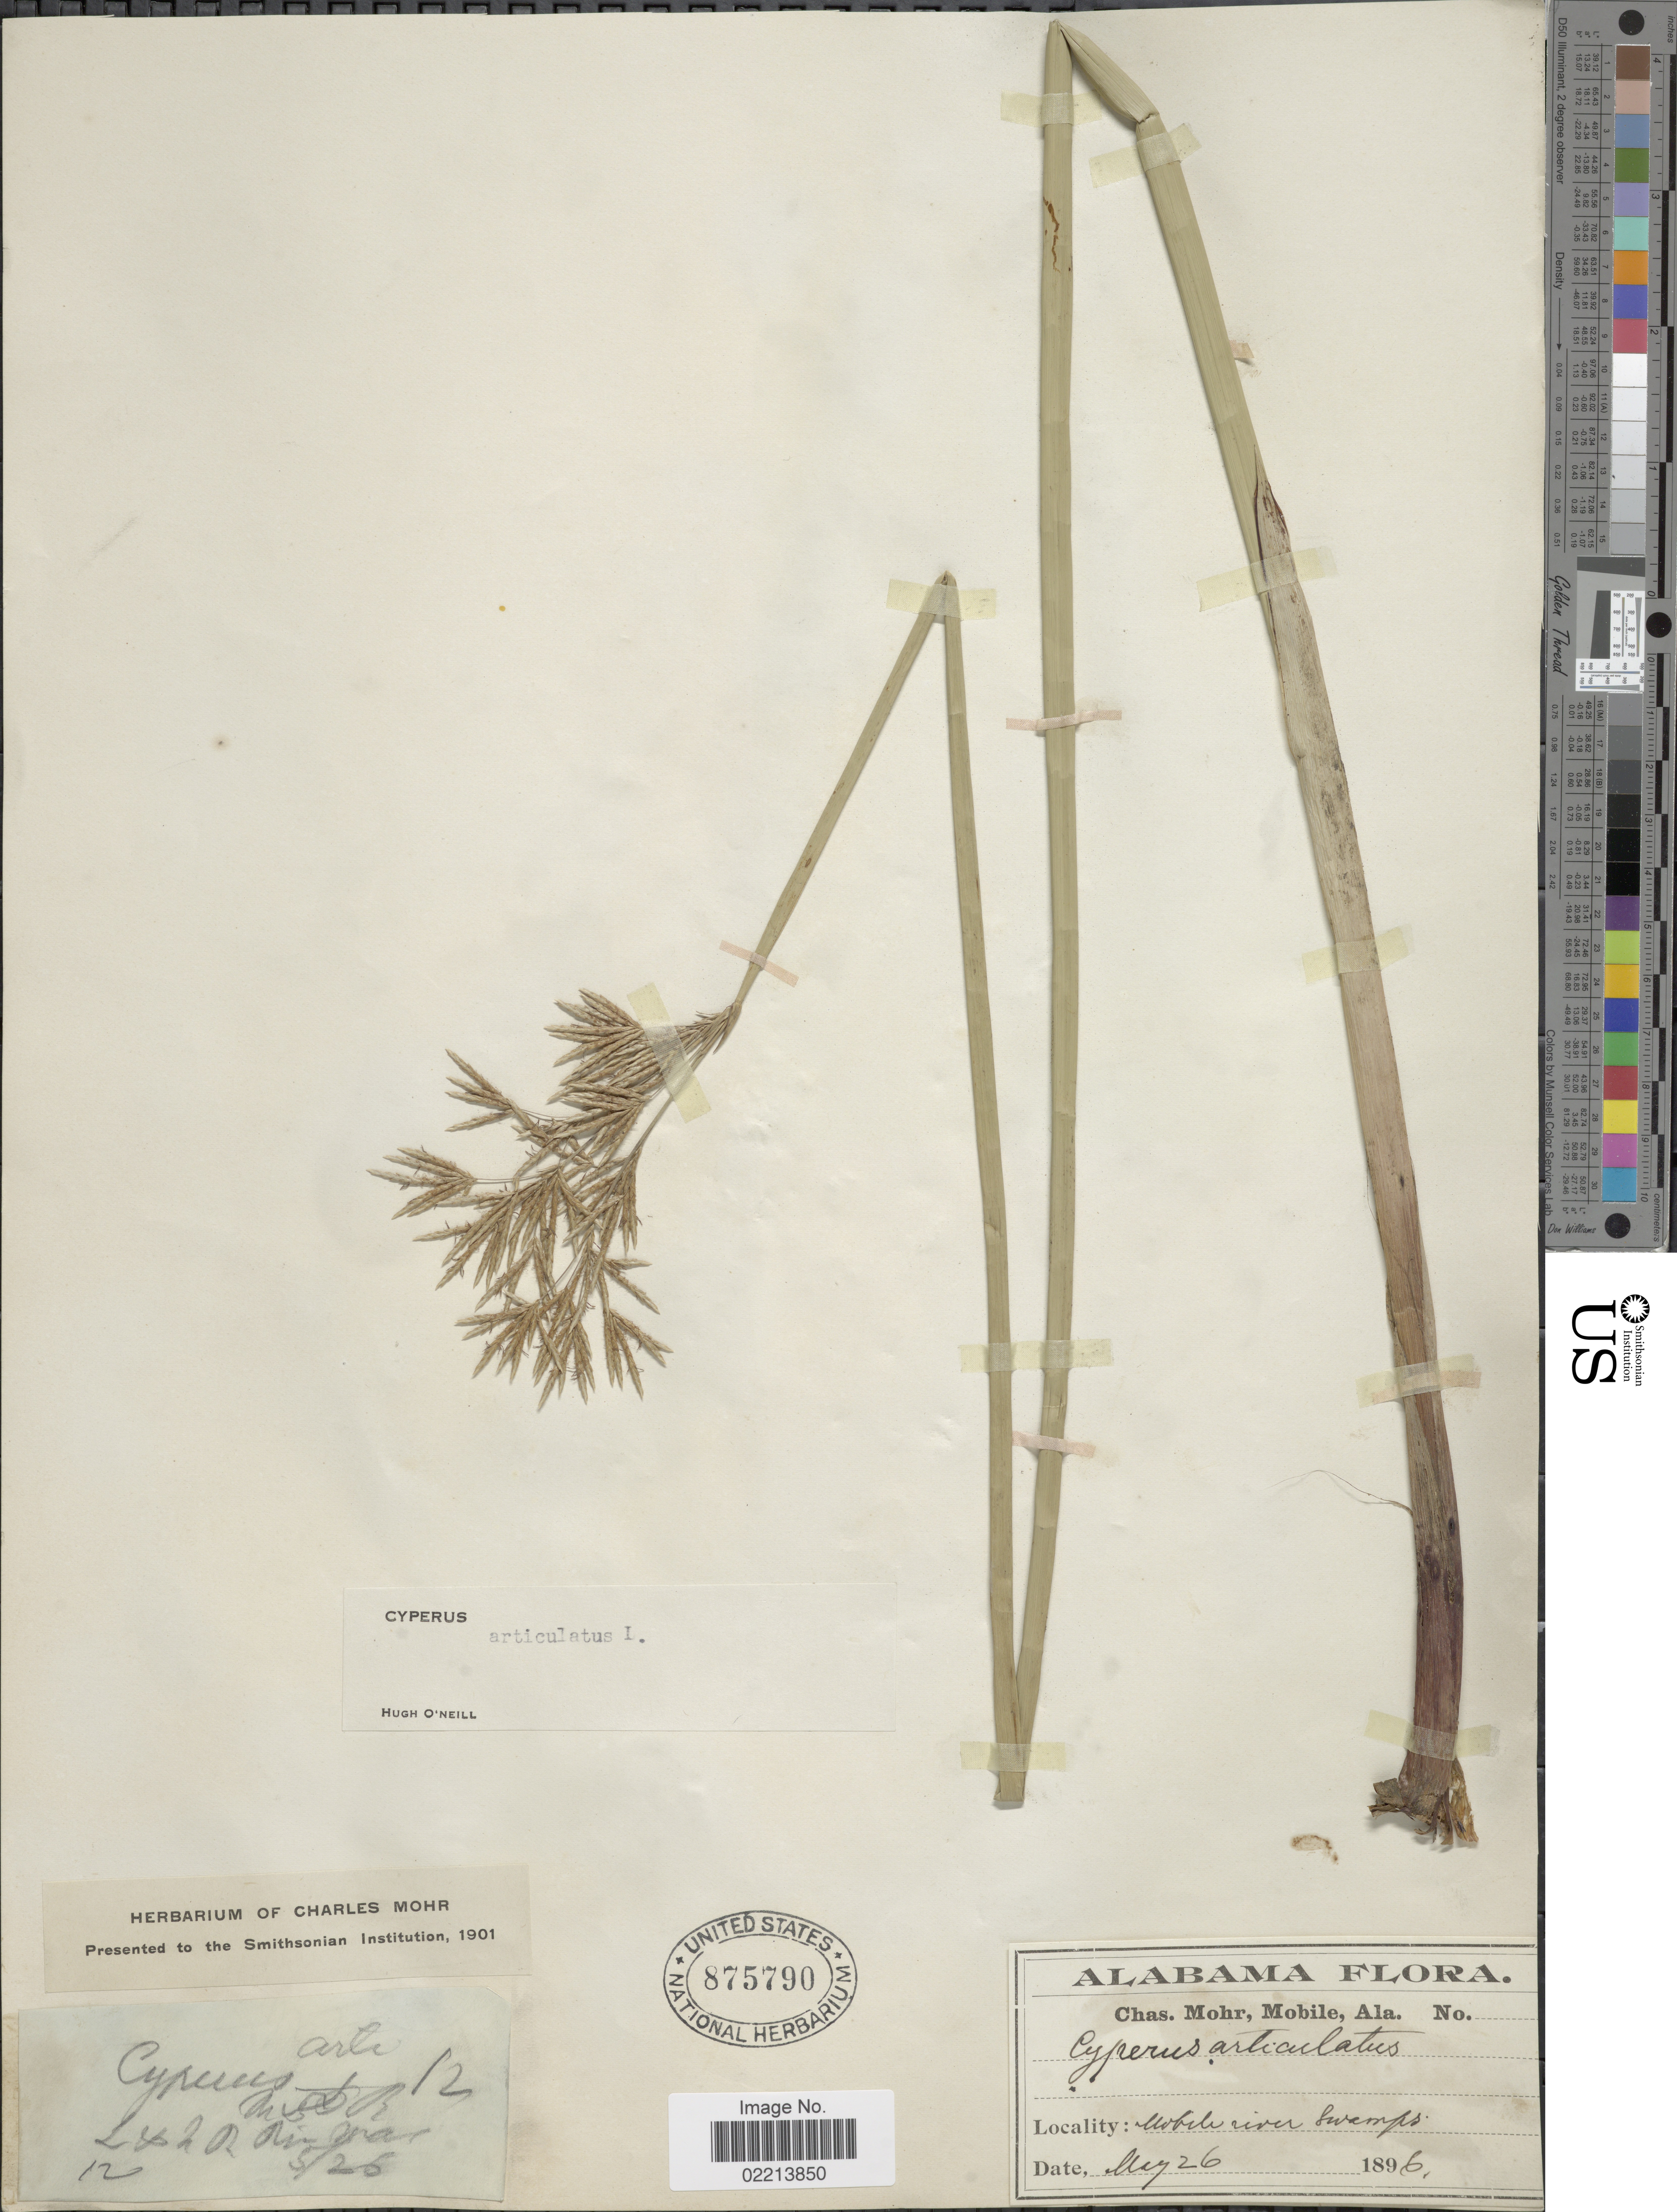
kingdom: Plantae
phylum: Tracheophyta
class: Liliopsida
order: Poales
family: Cyperaceae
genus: Cyperus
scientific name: Cyperus articulatus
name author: L.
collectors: Mohr, C. T. (herbarium)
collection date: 1896-05-26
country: United States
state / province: Alabama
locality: Mobile river swamps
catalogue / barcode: US 875790